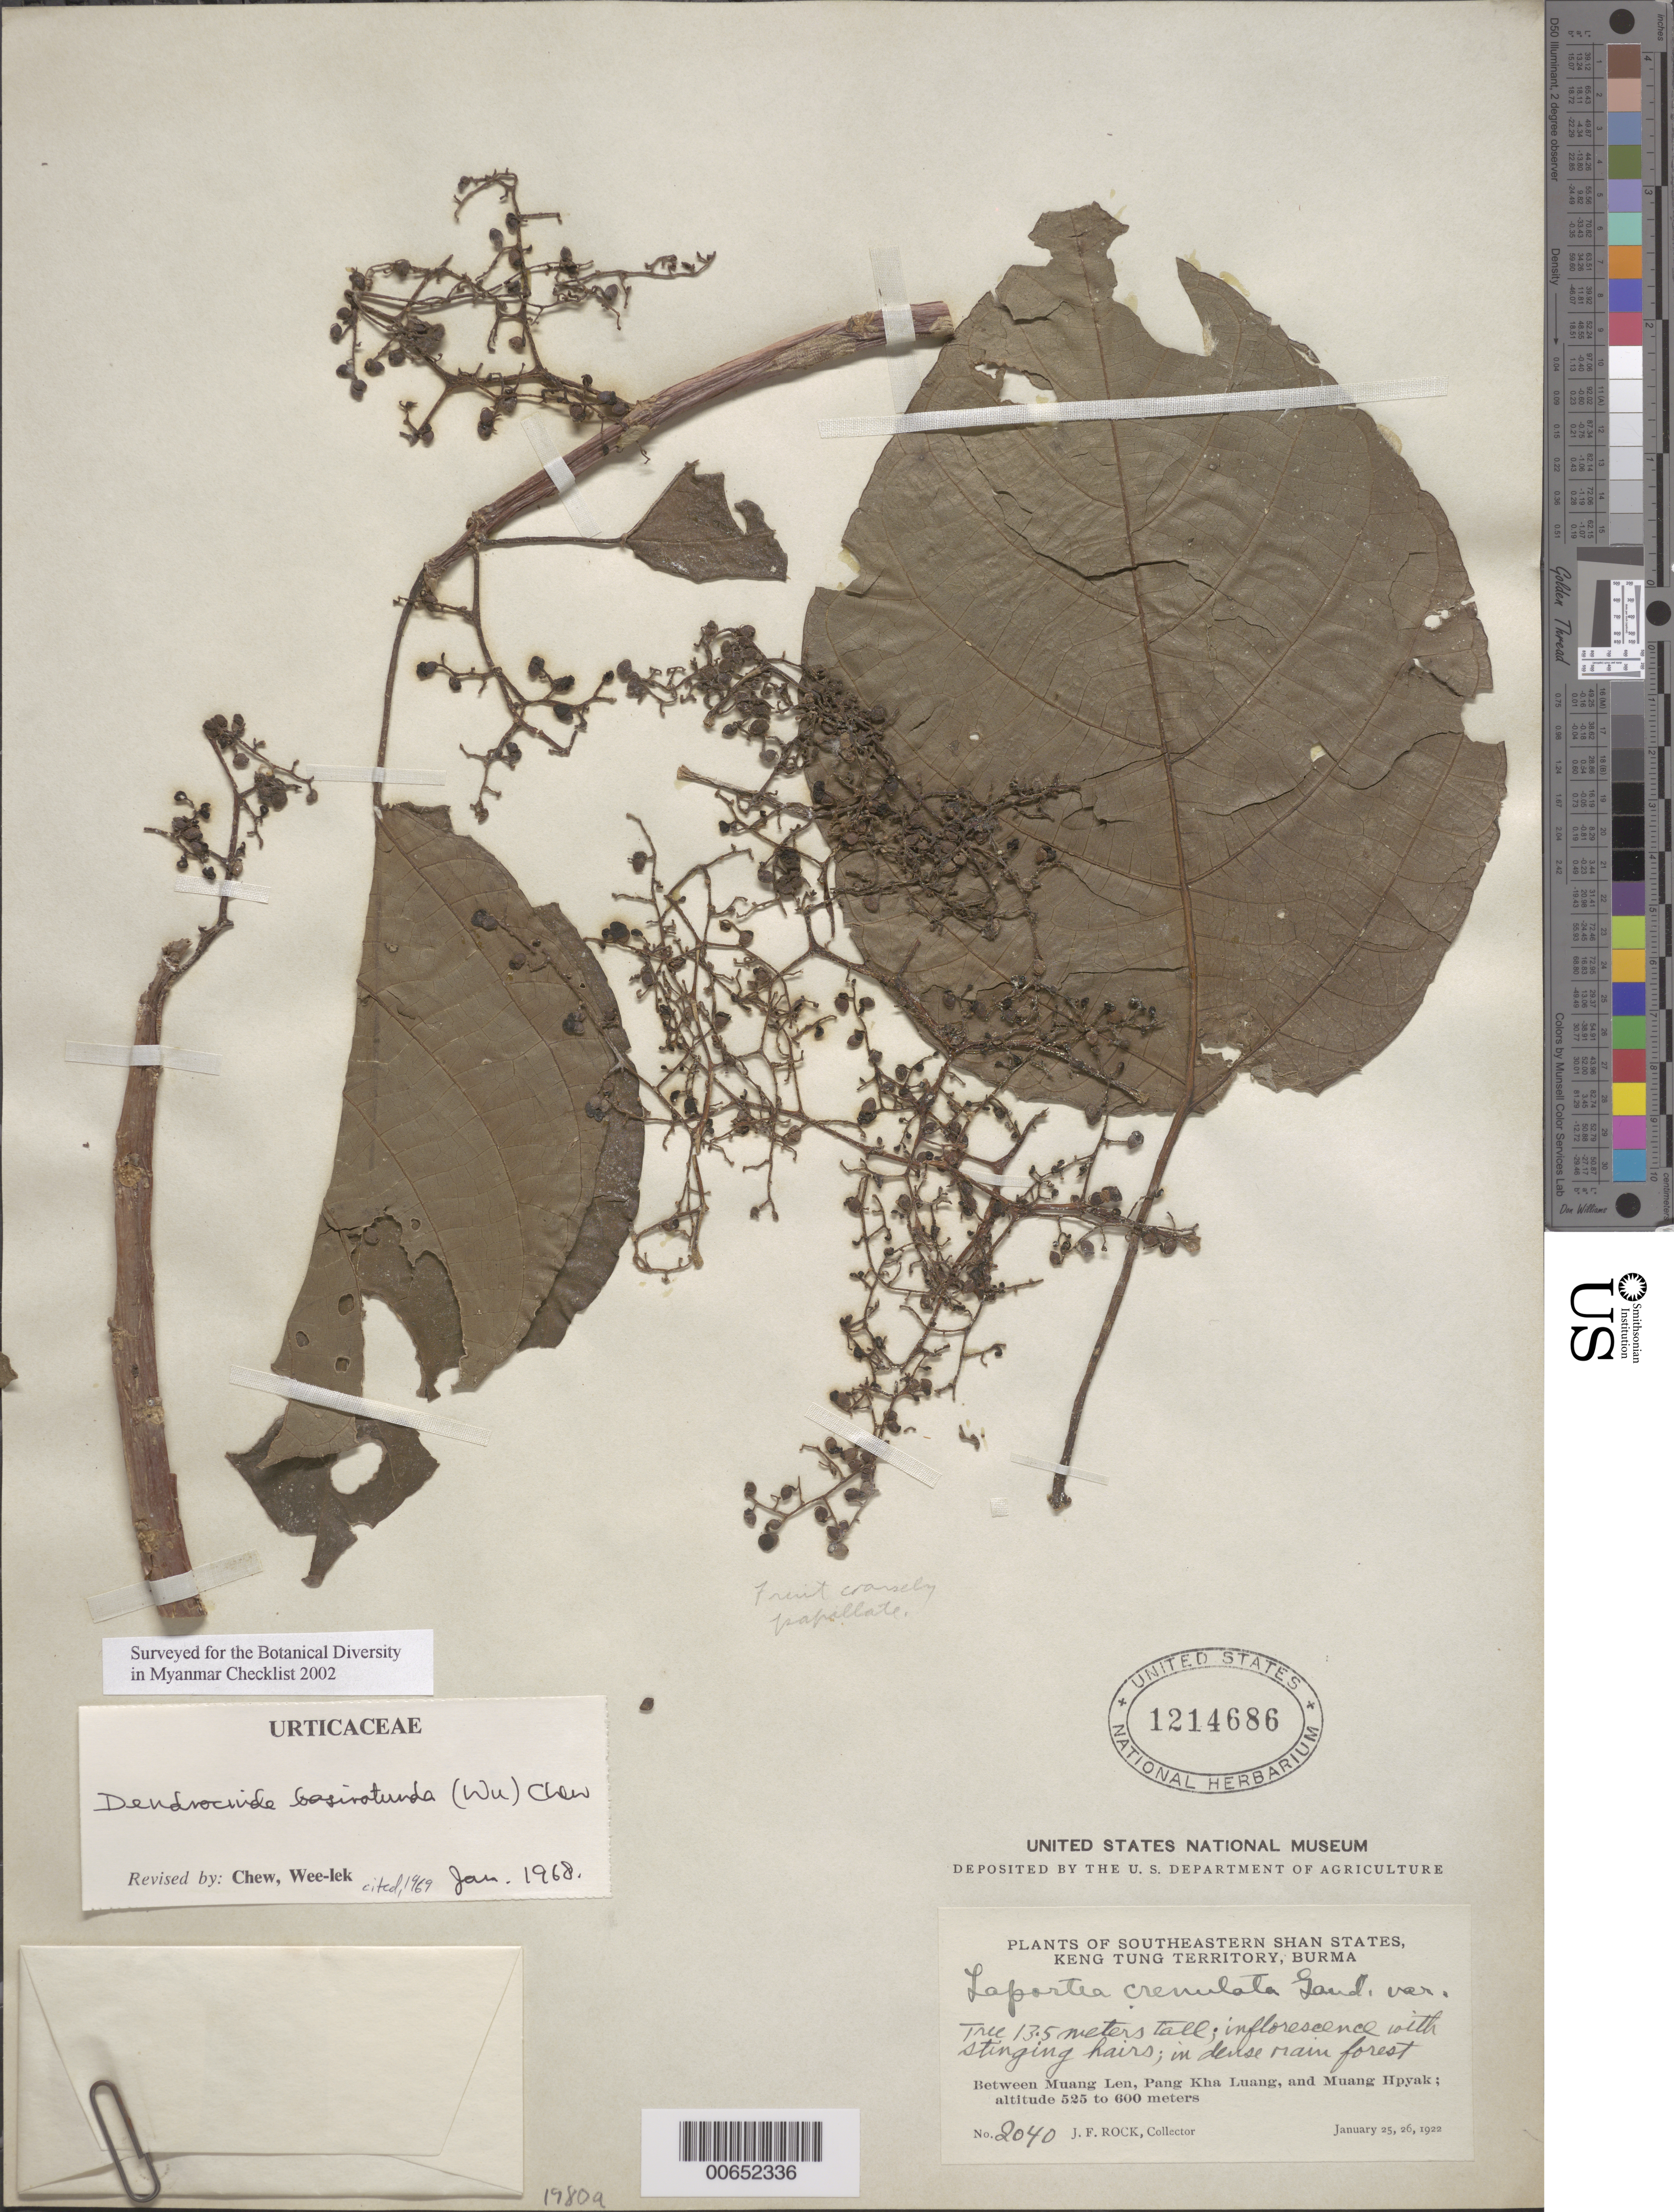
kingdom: Plantae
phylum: Tracheophyta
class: Magnoliopsida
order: Rosales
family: Urticaceae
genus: Dendrocnide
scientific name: Dendrocnide basirotunda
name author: (Y.C. Wu) Chew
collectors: J. F. Rock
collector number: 2040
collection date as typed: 25 Jan 1922 and 26 Jan 1922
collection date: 1922-01-25,1922-01-26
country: Myanmar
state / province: Shan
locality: Keng Tung Territory, between Muang Leu, Pang Kha Luang and Muang Hpyak.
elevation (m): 525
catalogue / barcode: US 1214686